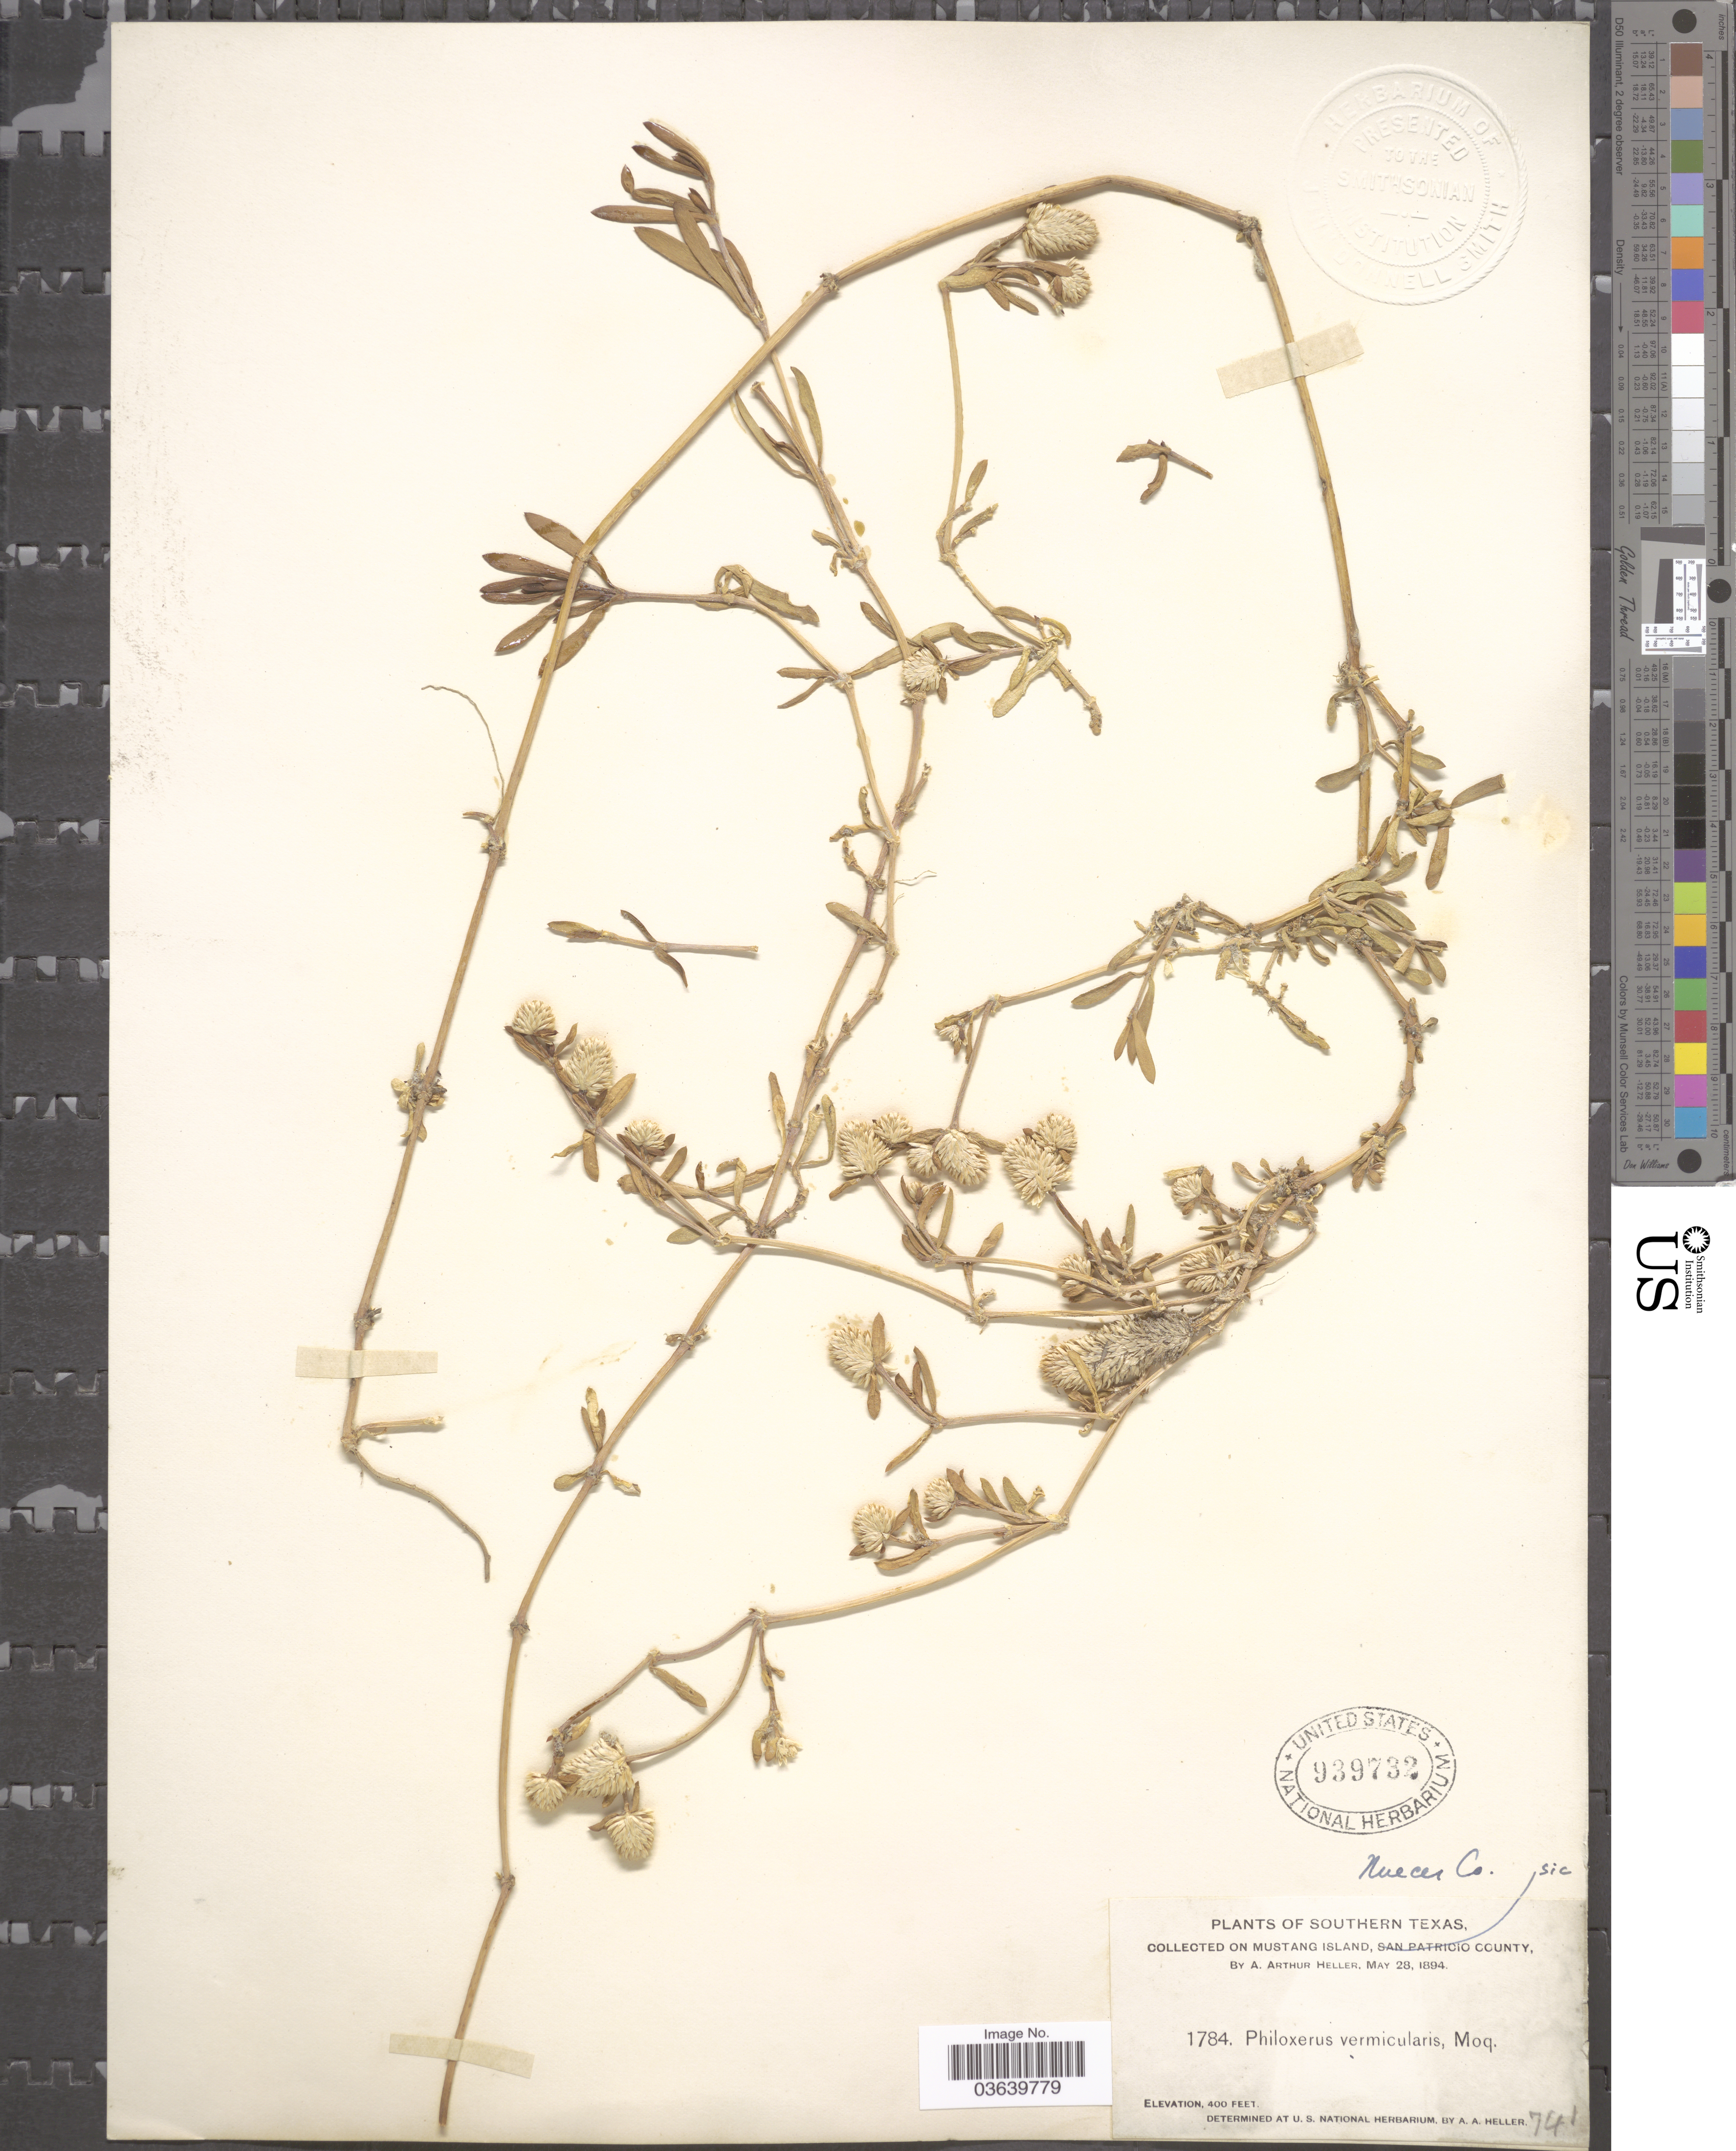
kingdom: Plantae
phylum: Tracheophyta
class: Magnoliopsida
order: Caryophyllales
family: Amaranthaceae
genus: Gomphrena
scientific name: Gomphrena vermicularis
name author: L.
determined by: Strong, Mark T., (BOT), Smithsonian Institution - National Museum of Natural History (UNITED STATES)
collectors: A. A. Heller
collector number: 1784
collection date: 1894-05-28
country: United States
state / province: Texas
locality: Southern Texas, on Mustang Island, San Patricio County. Nueces Co.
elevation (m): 122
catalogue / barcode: US 939732